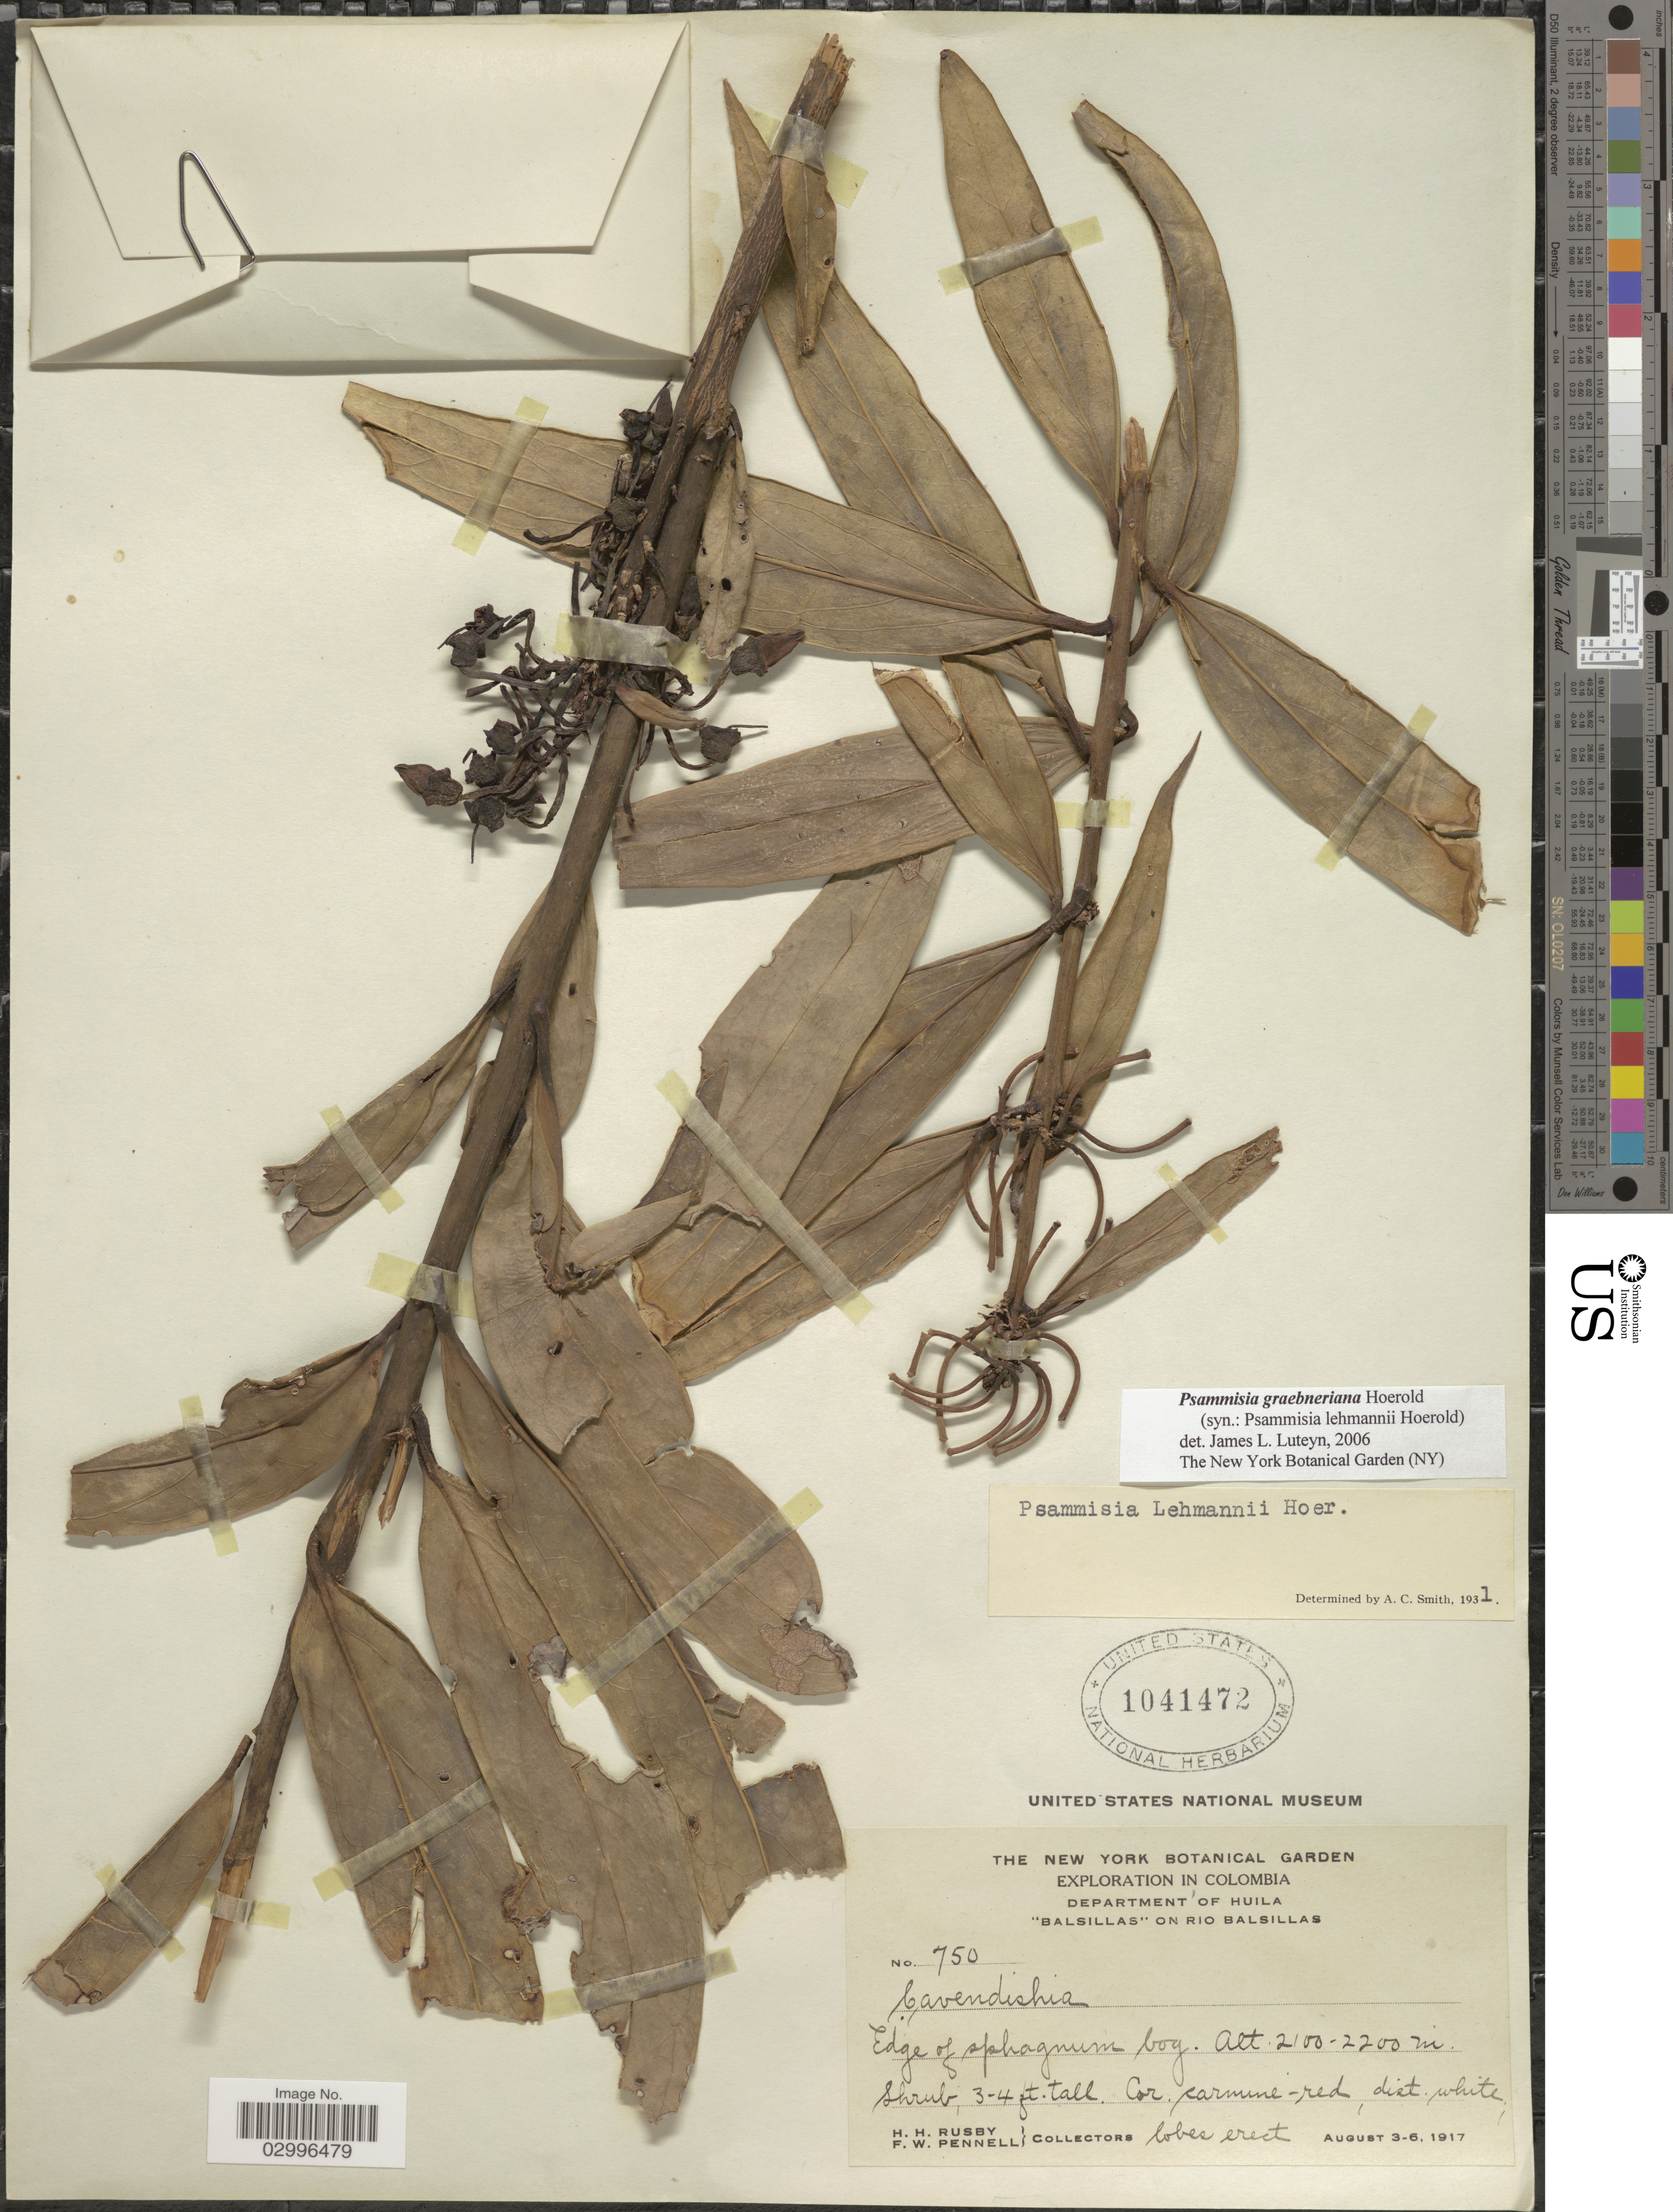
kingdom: Plantae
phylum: Tracheophyta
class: Magnoliopsida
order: Ericales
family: Ericaceae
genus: Psammisia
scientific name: Psammisia graebneriana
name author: Hoerold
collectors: H. H. Rusby & F. W. Pennell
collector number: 750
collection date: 1917-08-03/1917-08-06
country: Colombia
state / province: Huila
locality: Department of Huila, "Balsillas" on Rio Balsillas.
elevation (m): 2100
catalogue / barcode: US 1041472